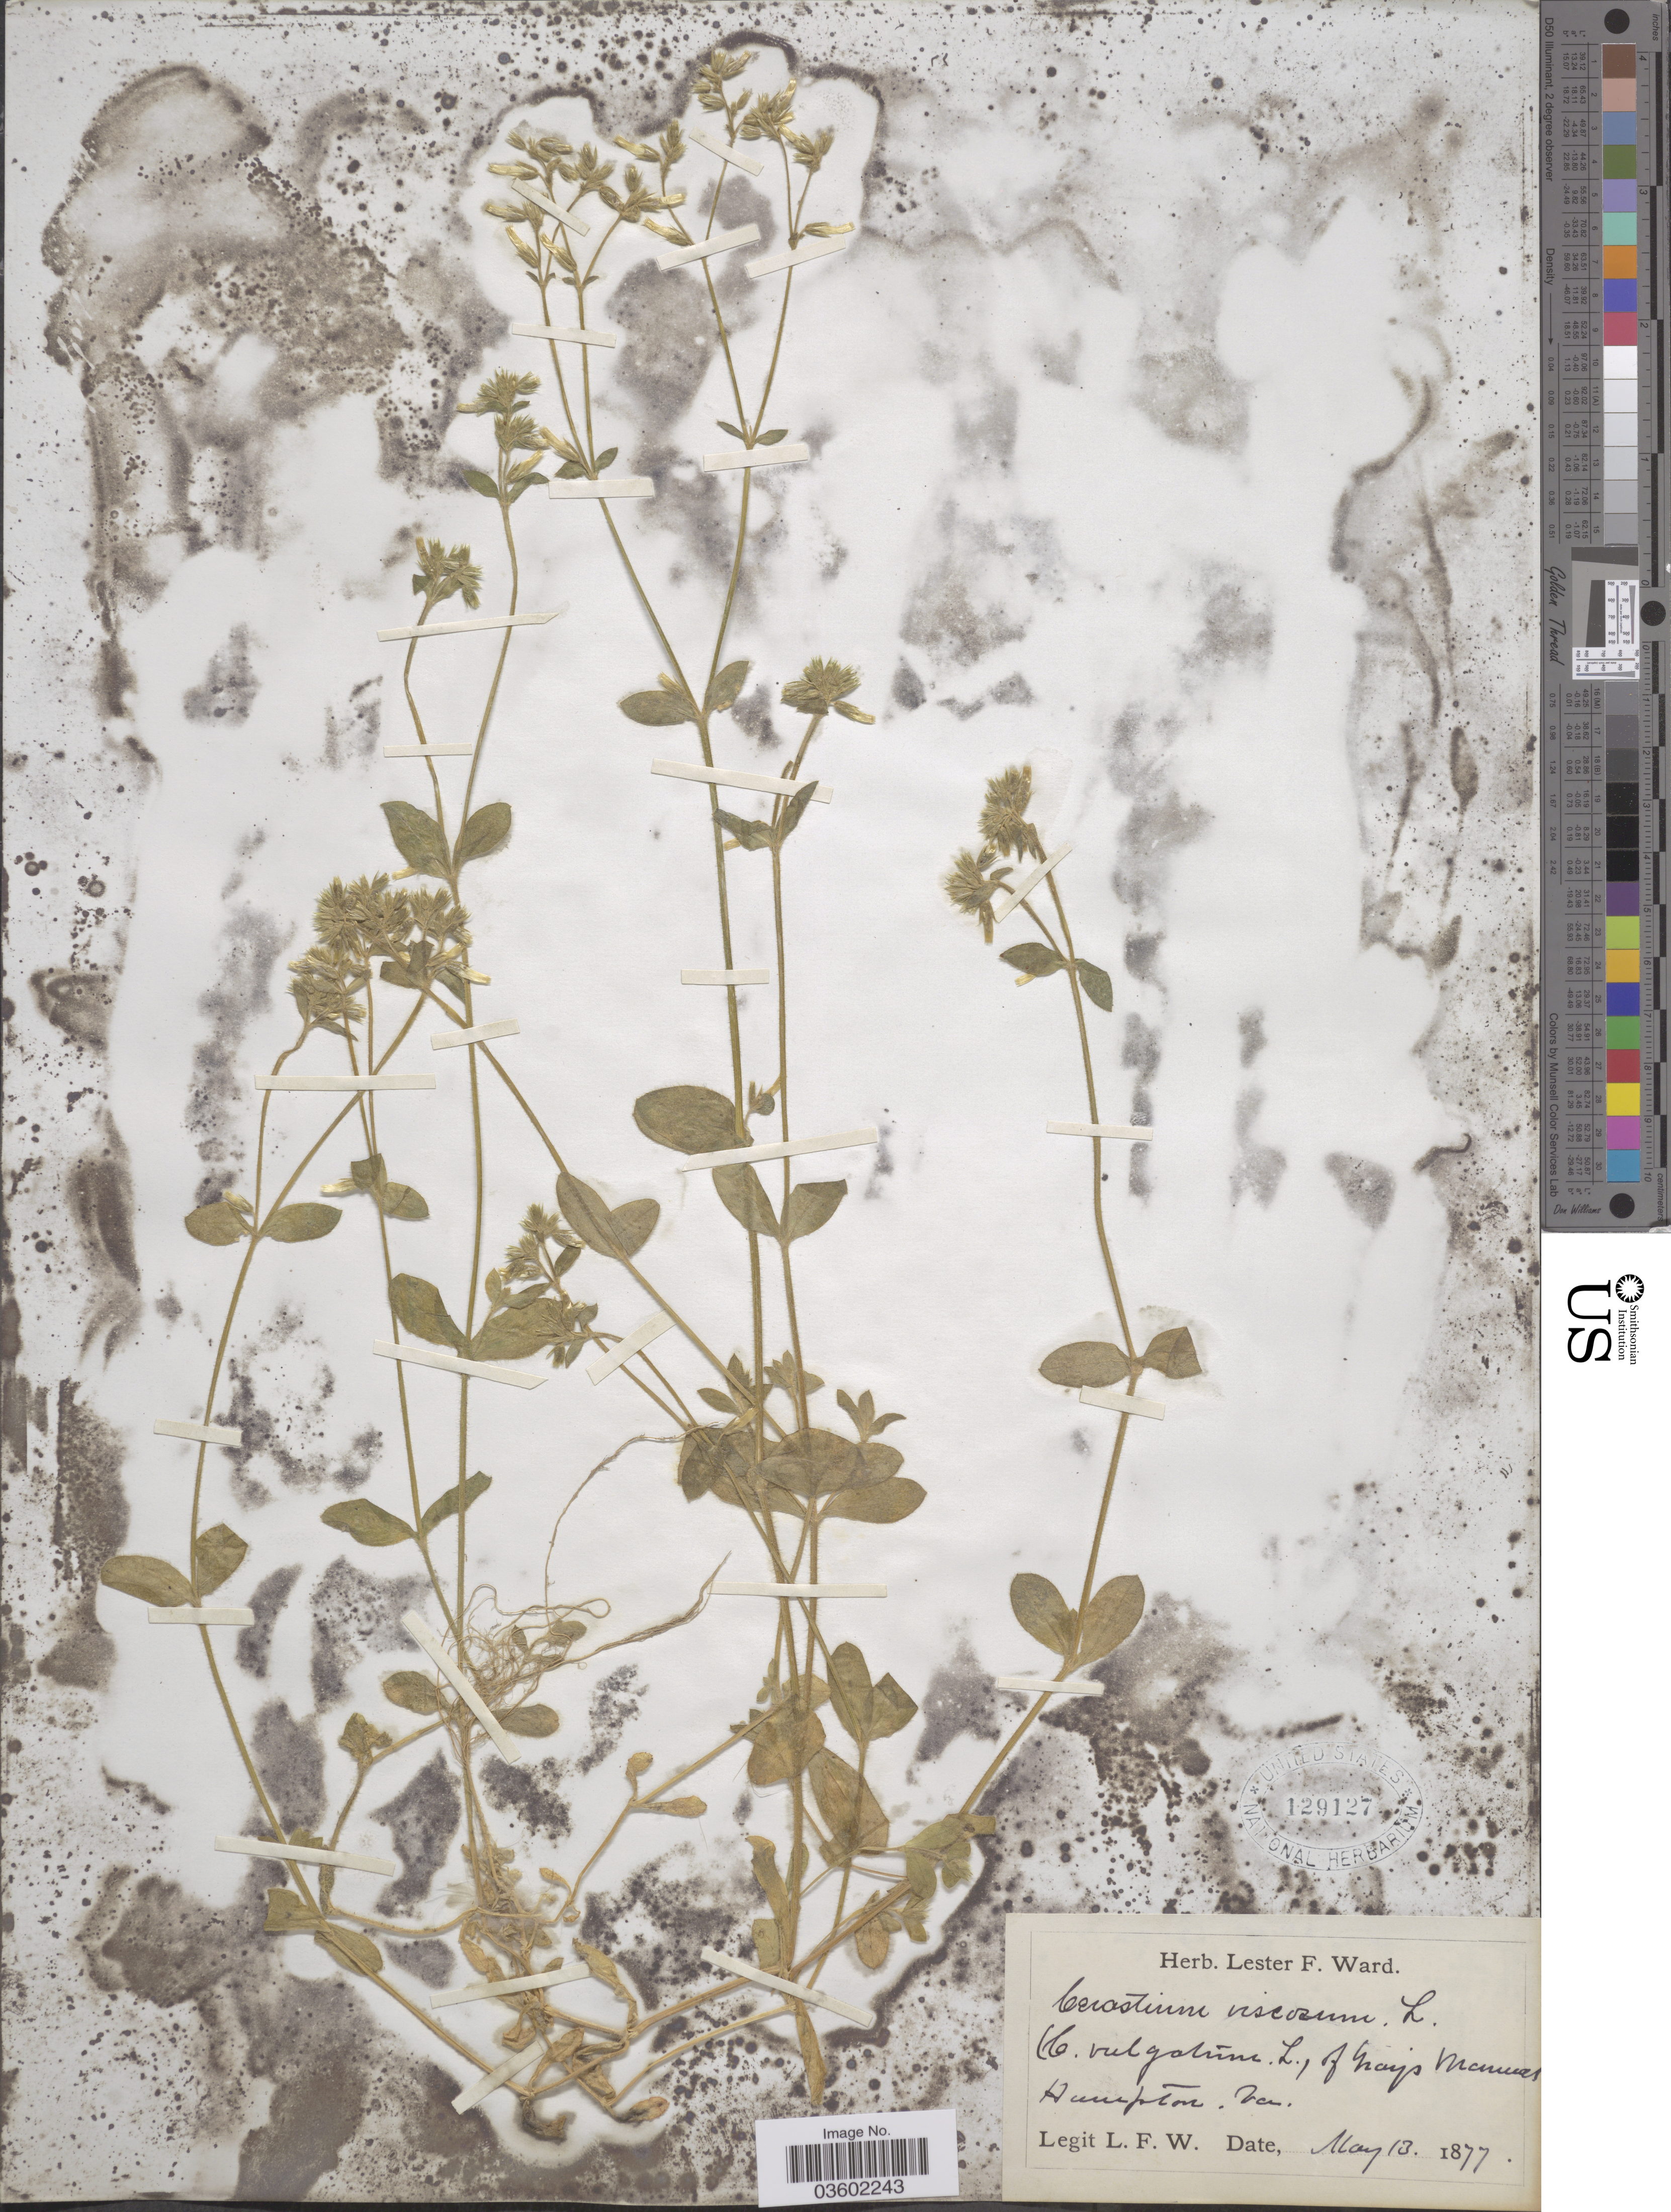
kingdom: Plantae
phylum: Tracheophyta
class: Magnoliopsida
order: Caryophyllales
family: Caryophyllaceae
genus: Cerastium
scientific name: Cerastium viscosum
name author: L.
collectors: L. F. Ward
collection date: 1877-05-13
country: United States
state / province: Virginia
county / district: City of Hampton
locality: Hampton.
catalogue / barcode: US 129127